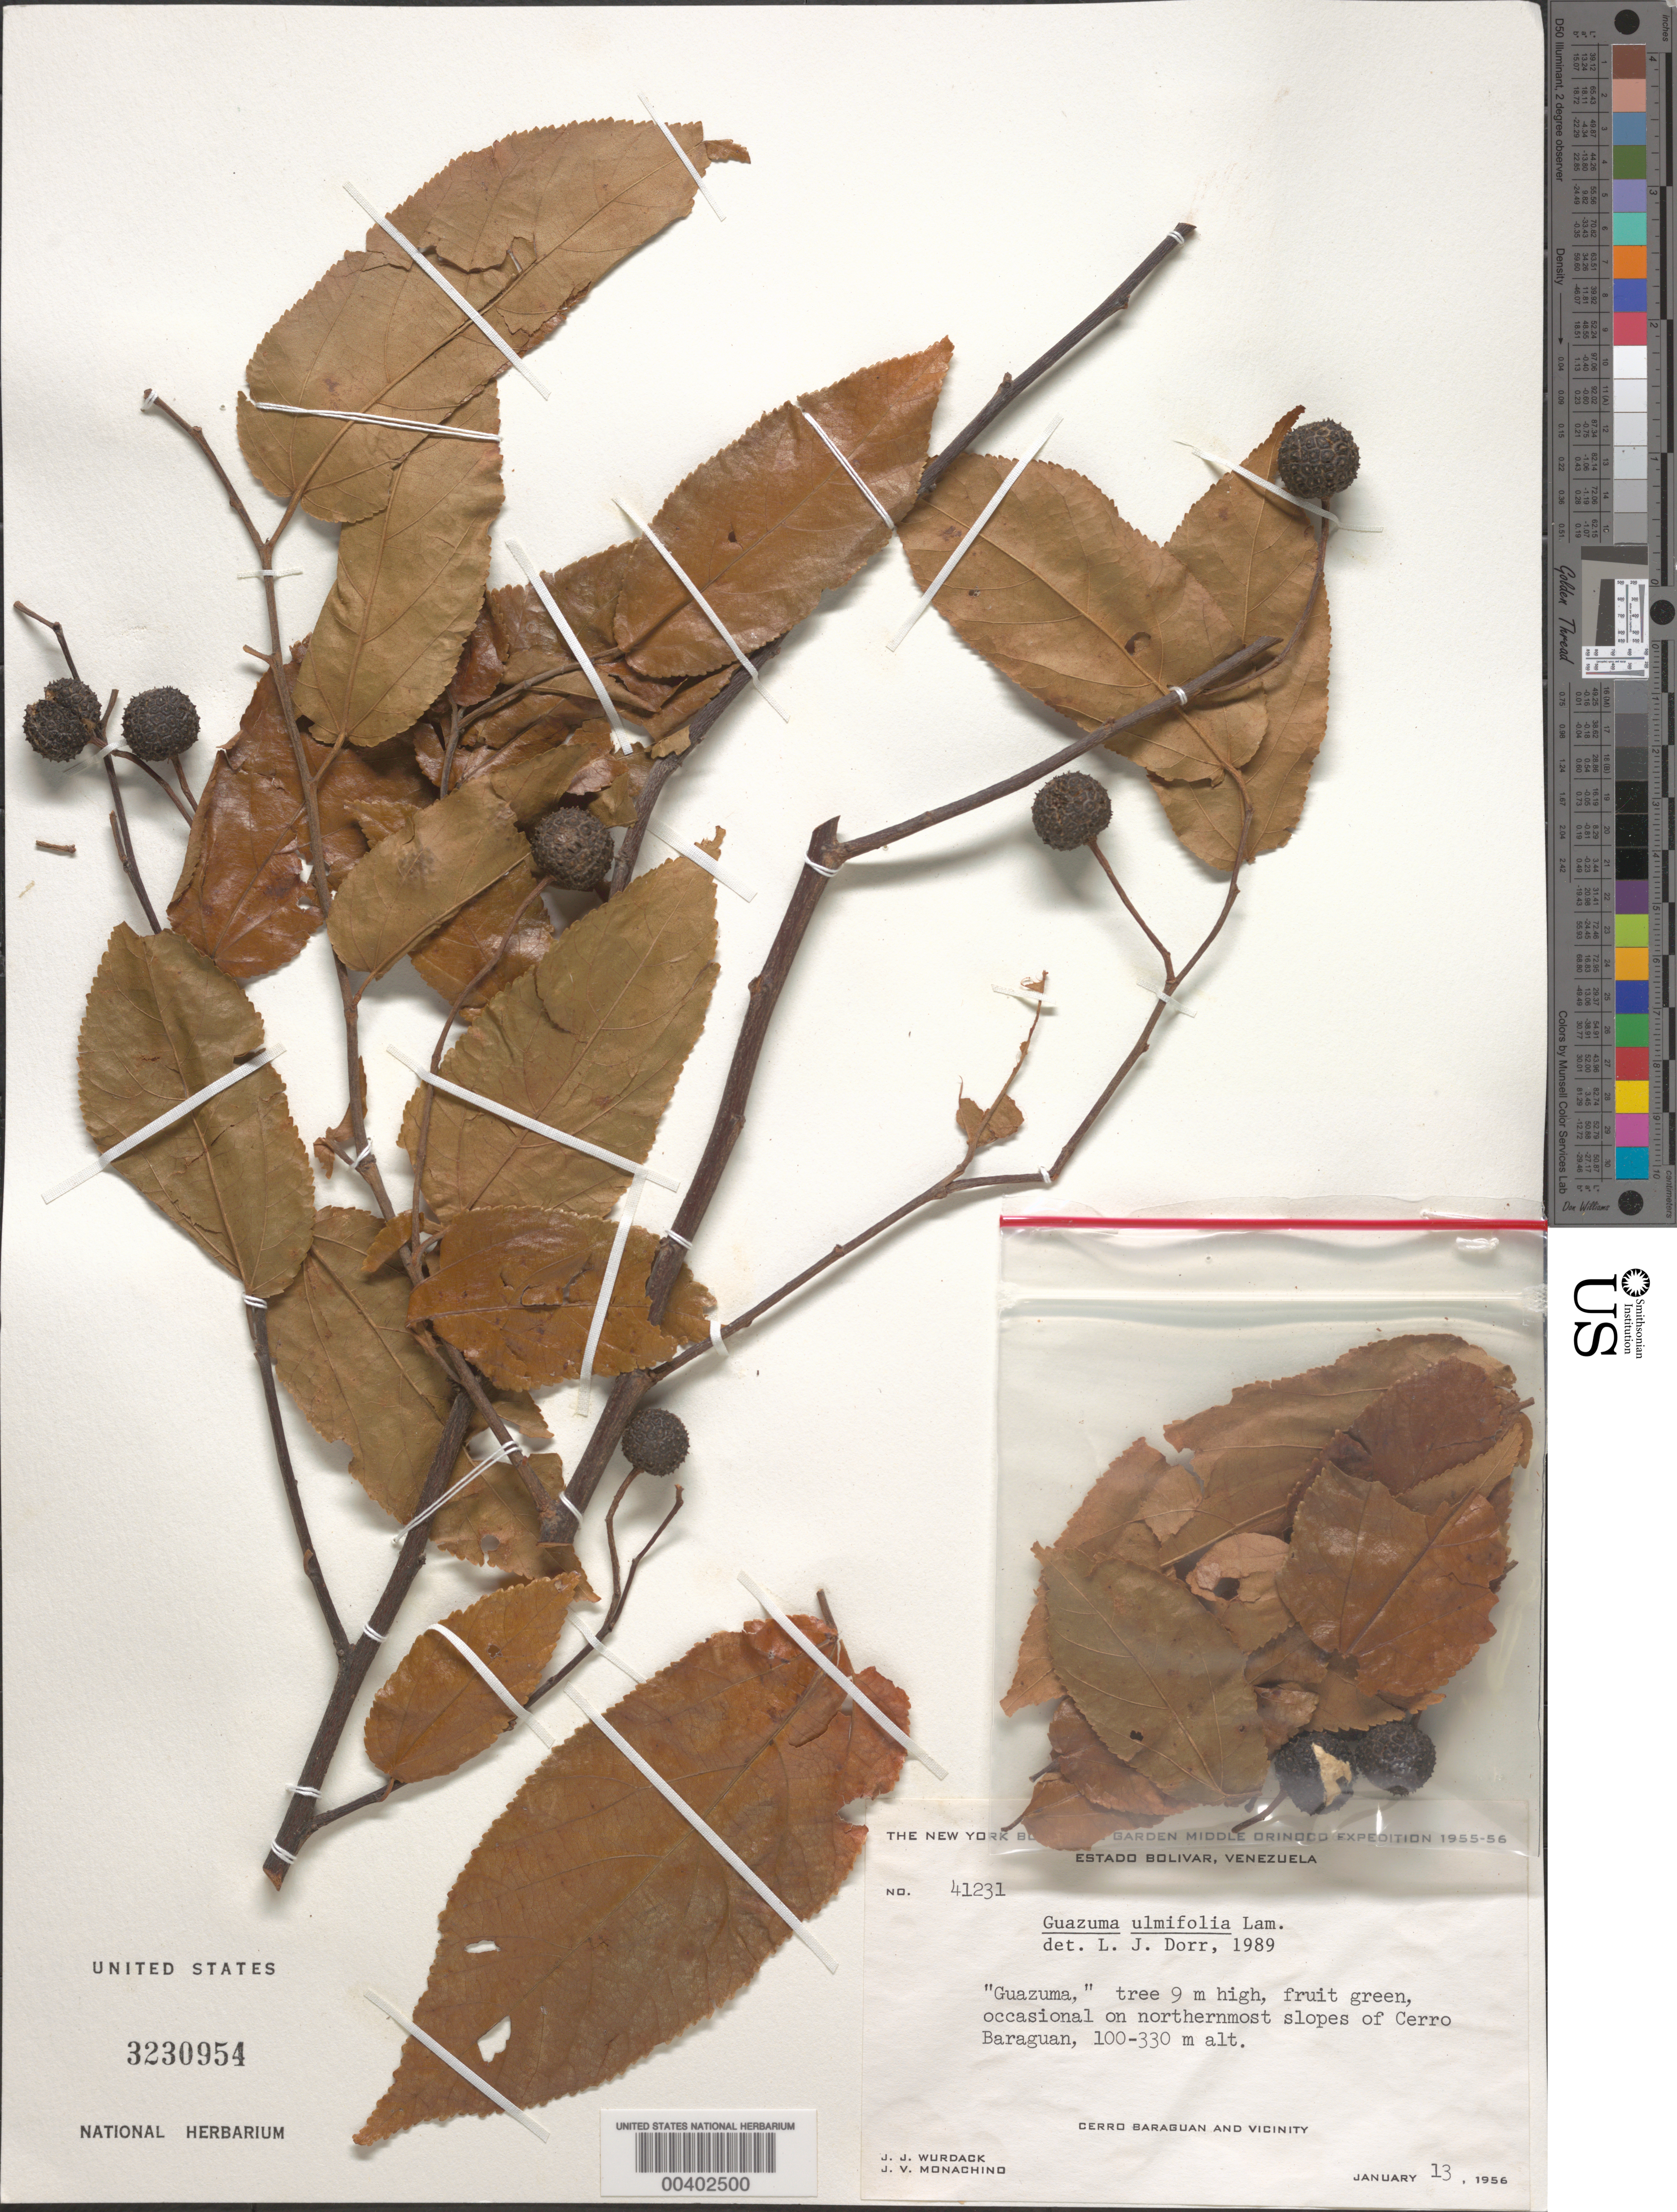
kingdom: Plantae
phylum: Tracheophyta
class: Magnoliopsida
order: Malvales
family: Malvaceae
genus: Guazuma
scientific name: Guazuma ulmifolia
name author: Lam.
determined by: Dorr, L. J., (BOT), Smithsonian Institution - National Museum of Natural History (UNITED STATES)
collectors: J. J. Wurdack & J. V. Monachino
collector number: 41231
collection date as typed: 13 Jan 1956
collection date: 1956-01-13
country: Venezuela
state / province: Bolívar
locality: Cerro Baraguan and vicinity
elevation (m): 100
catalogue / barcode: US 3230954